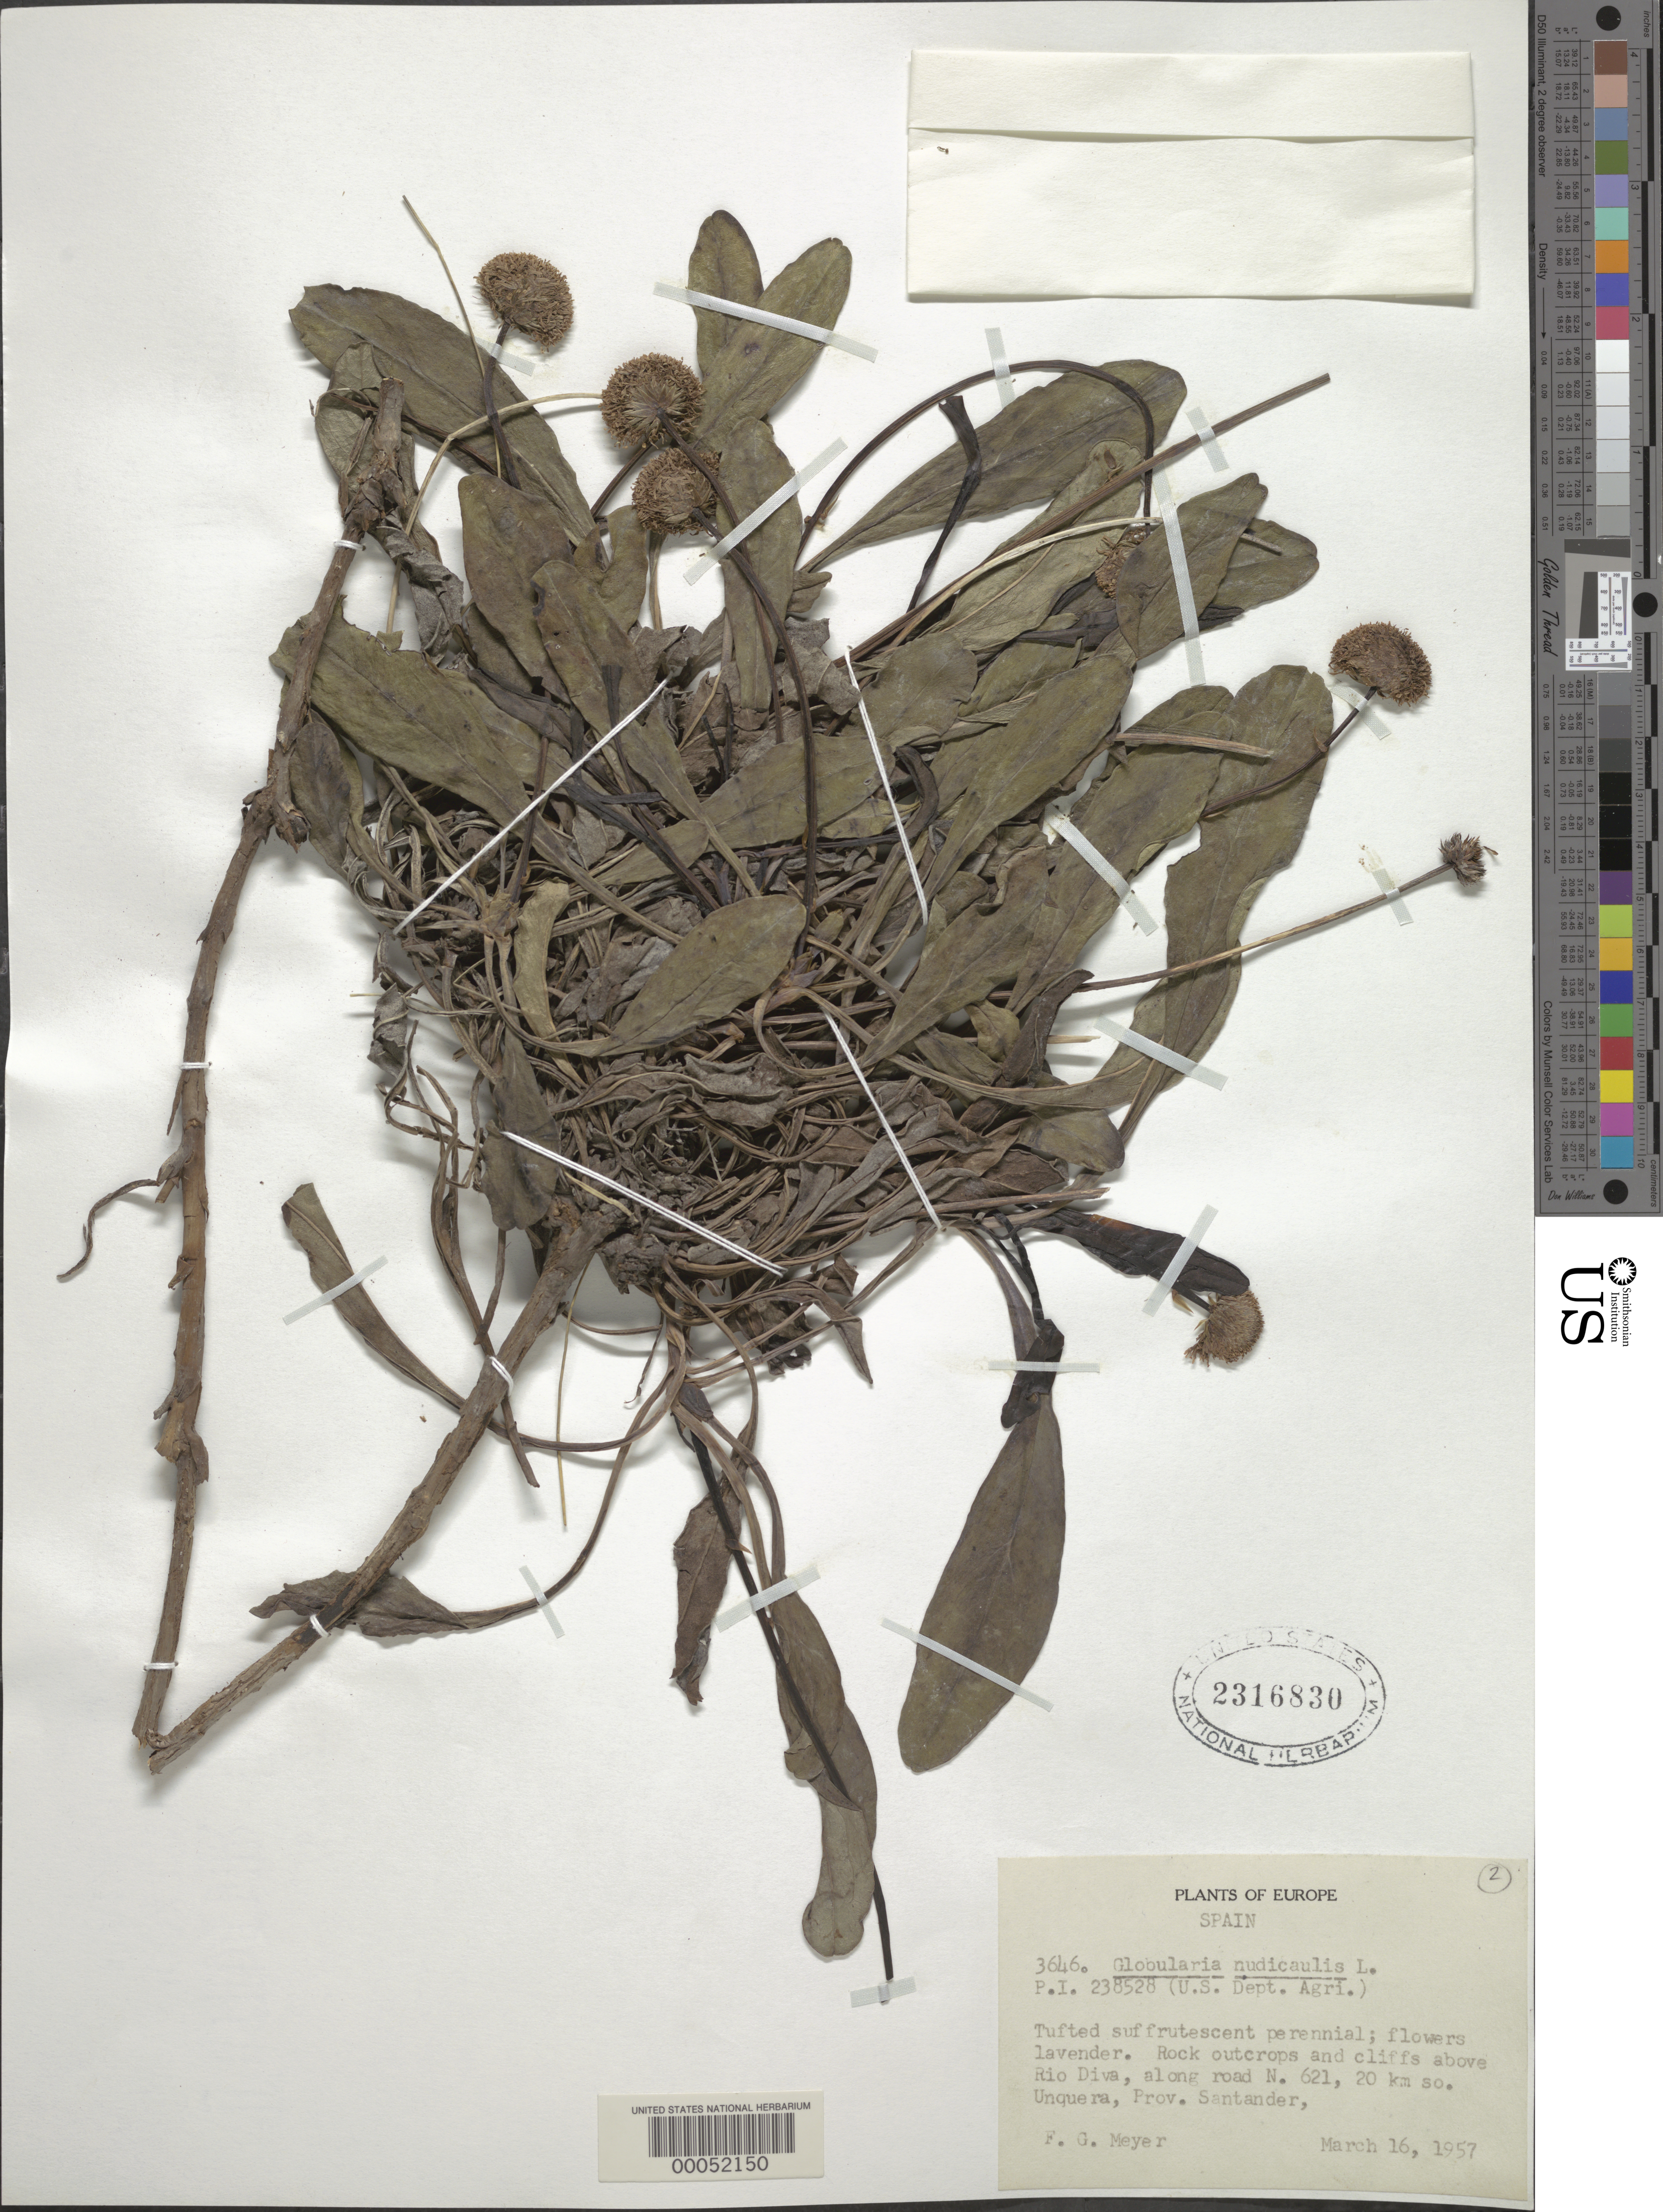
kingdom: Plantae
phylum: Tracheophyta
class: Magnoliopsida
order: Lamiales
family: Plantaginaceae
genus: Globularia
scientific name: Globularia nudicaulis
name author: L.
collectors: F. G. Meyer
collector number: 3646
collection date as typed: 16 Mar 1957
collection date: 1957-03-16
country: Spain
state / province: Cantabria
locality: Santander. Unquera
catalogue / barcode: US 2316830